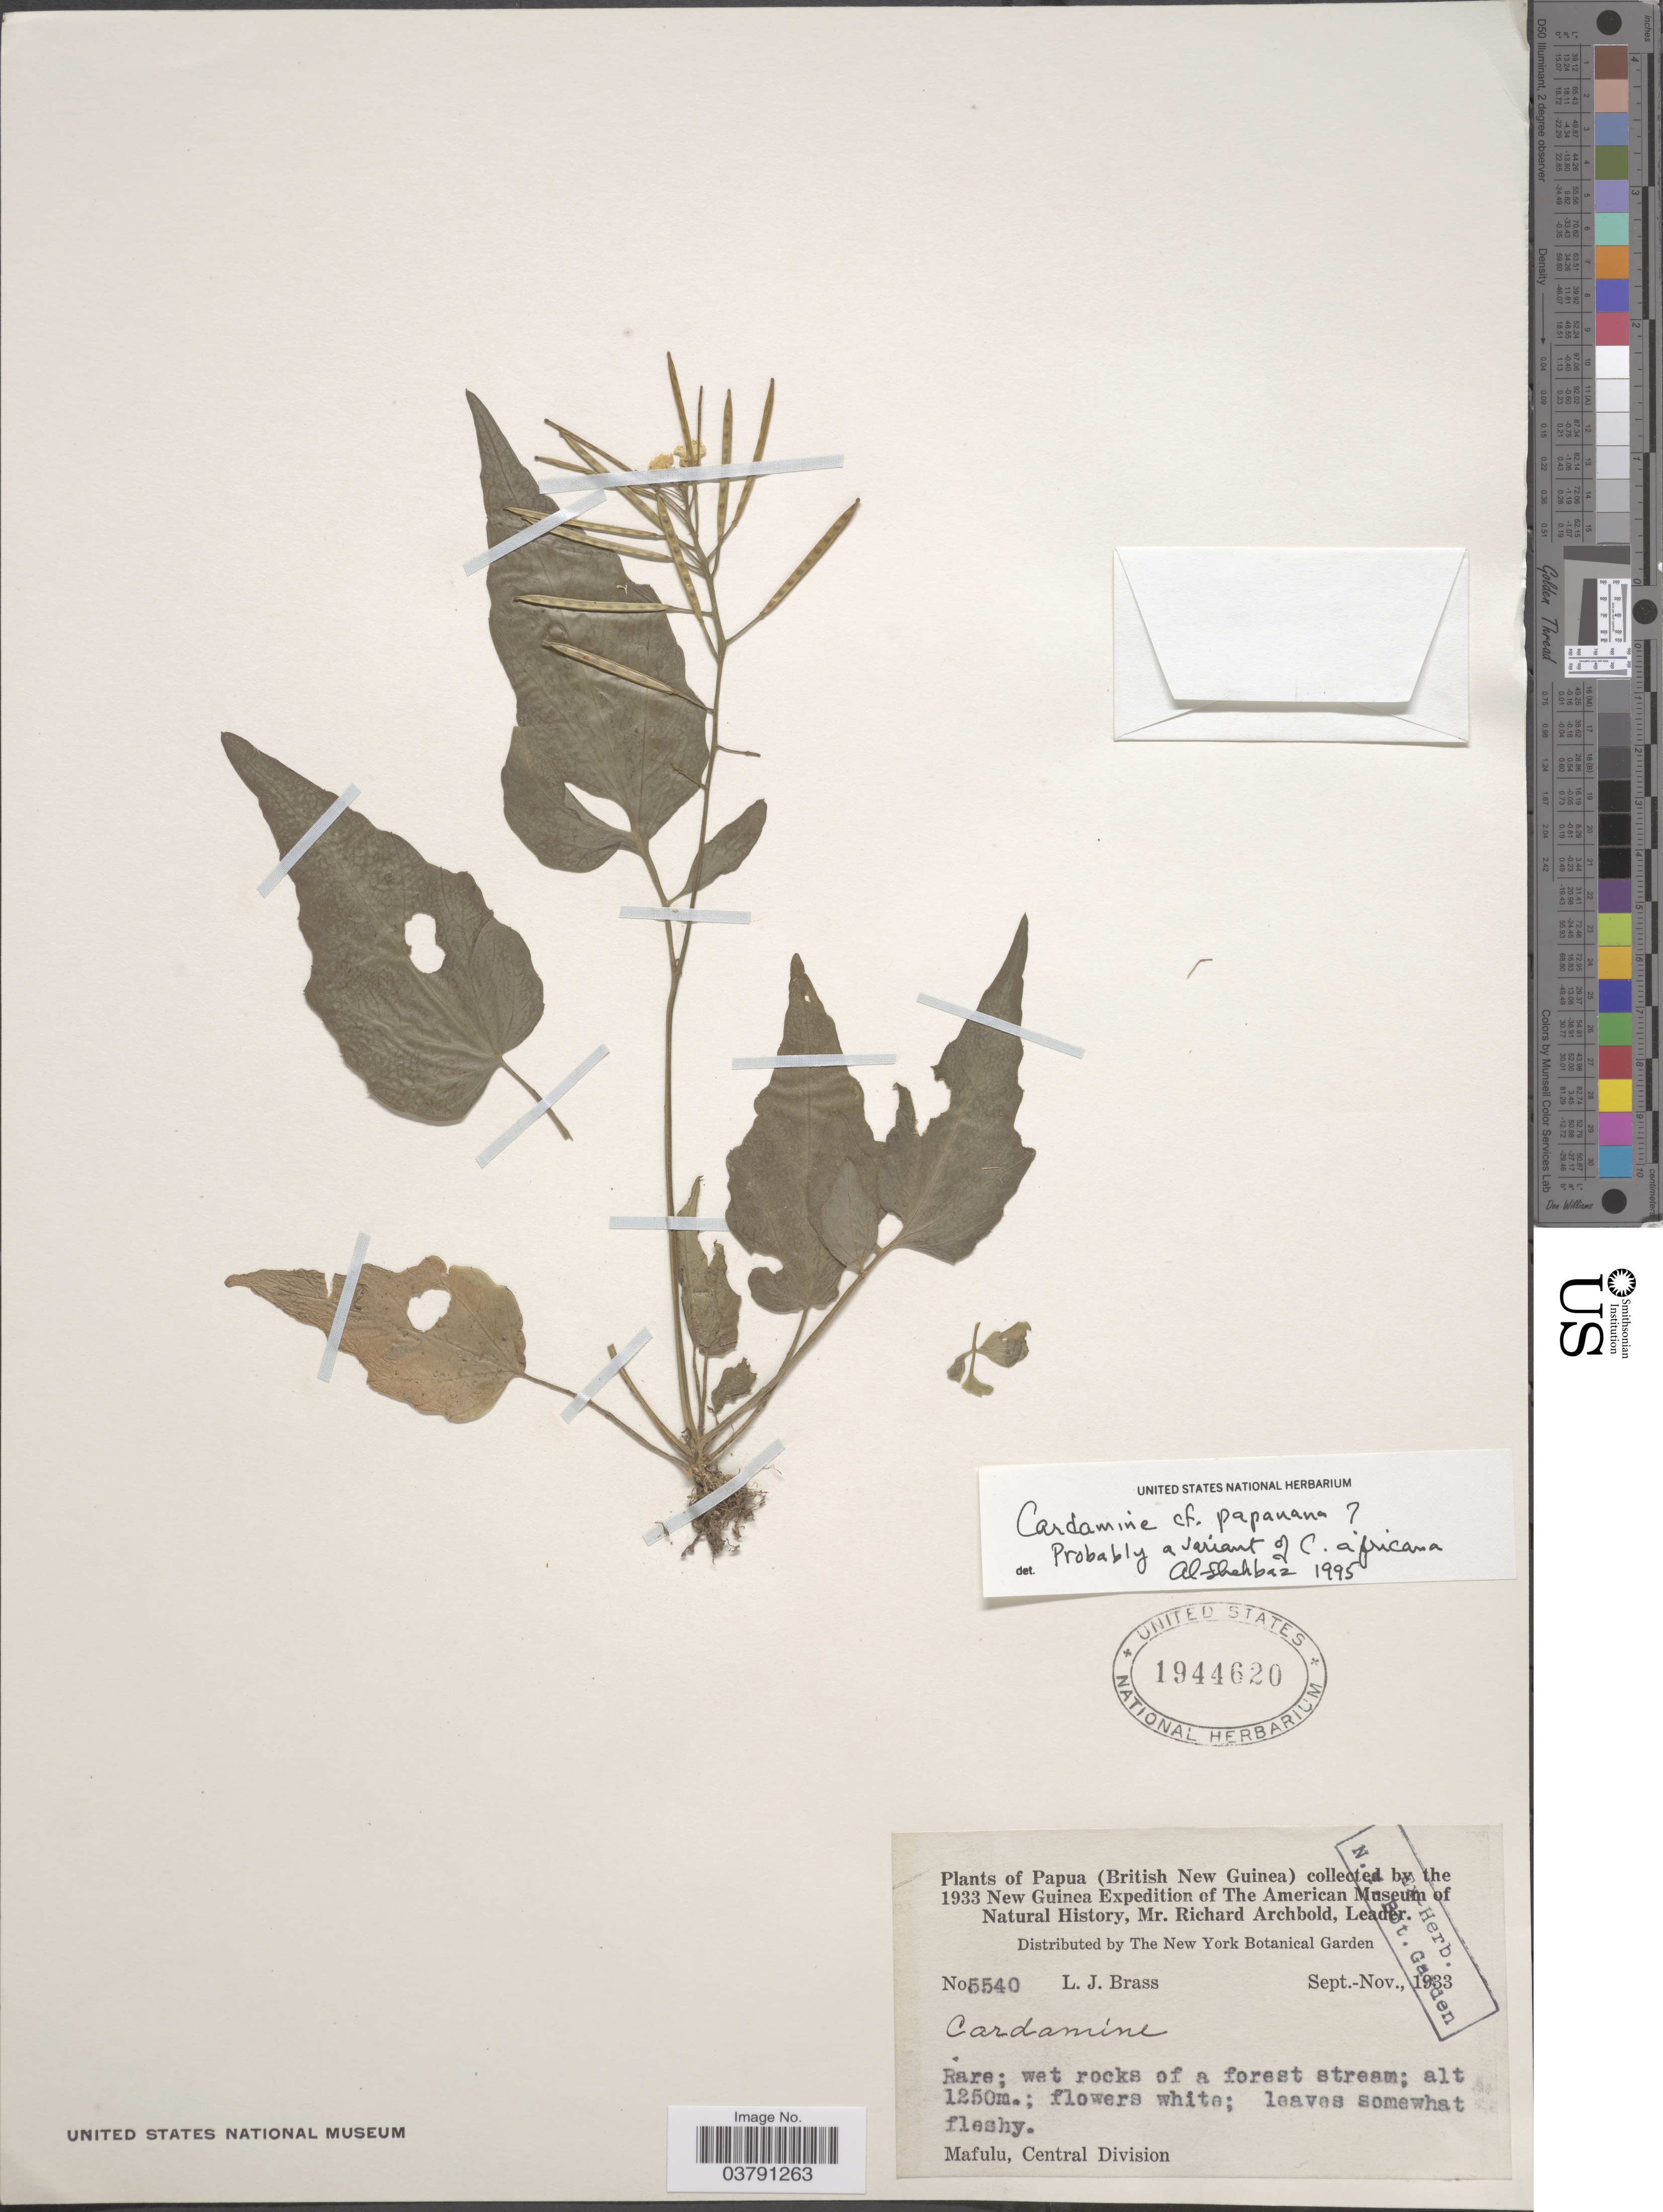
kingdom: Plantae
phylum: Tracheophyta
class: Magnoliopsida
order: Brassicales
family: Brassicaceae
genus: Cardamine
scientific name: Cardamine africana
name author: L.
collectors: L. J. Brass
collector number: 5540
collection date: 1933-09/1933-11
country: Papua New Guinea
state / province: Central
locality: Papua (British New Guinea). Rare; wet rocks of a forest stream. Mafulu, Central Division.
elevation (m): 1250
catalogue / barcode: US 1944620